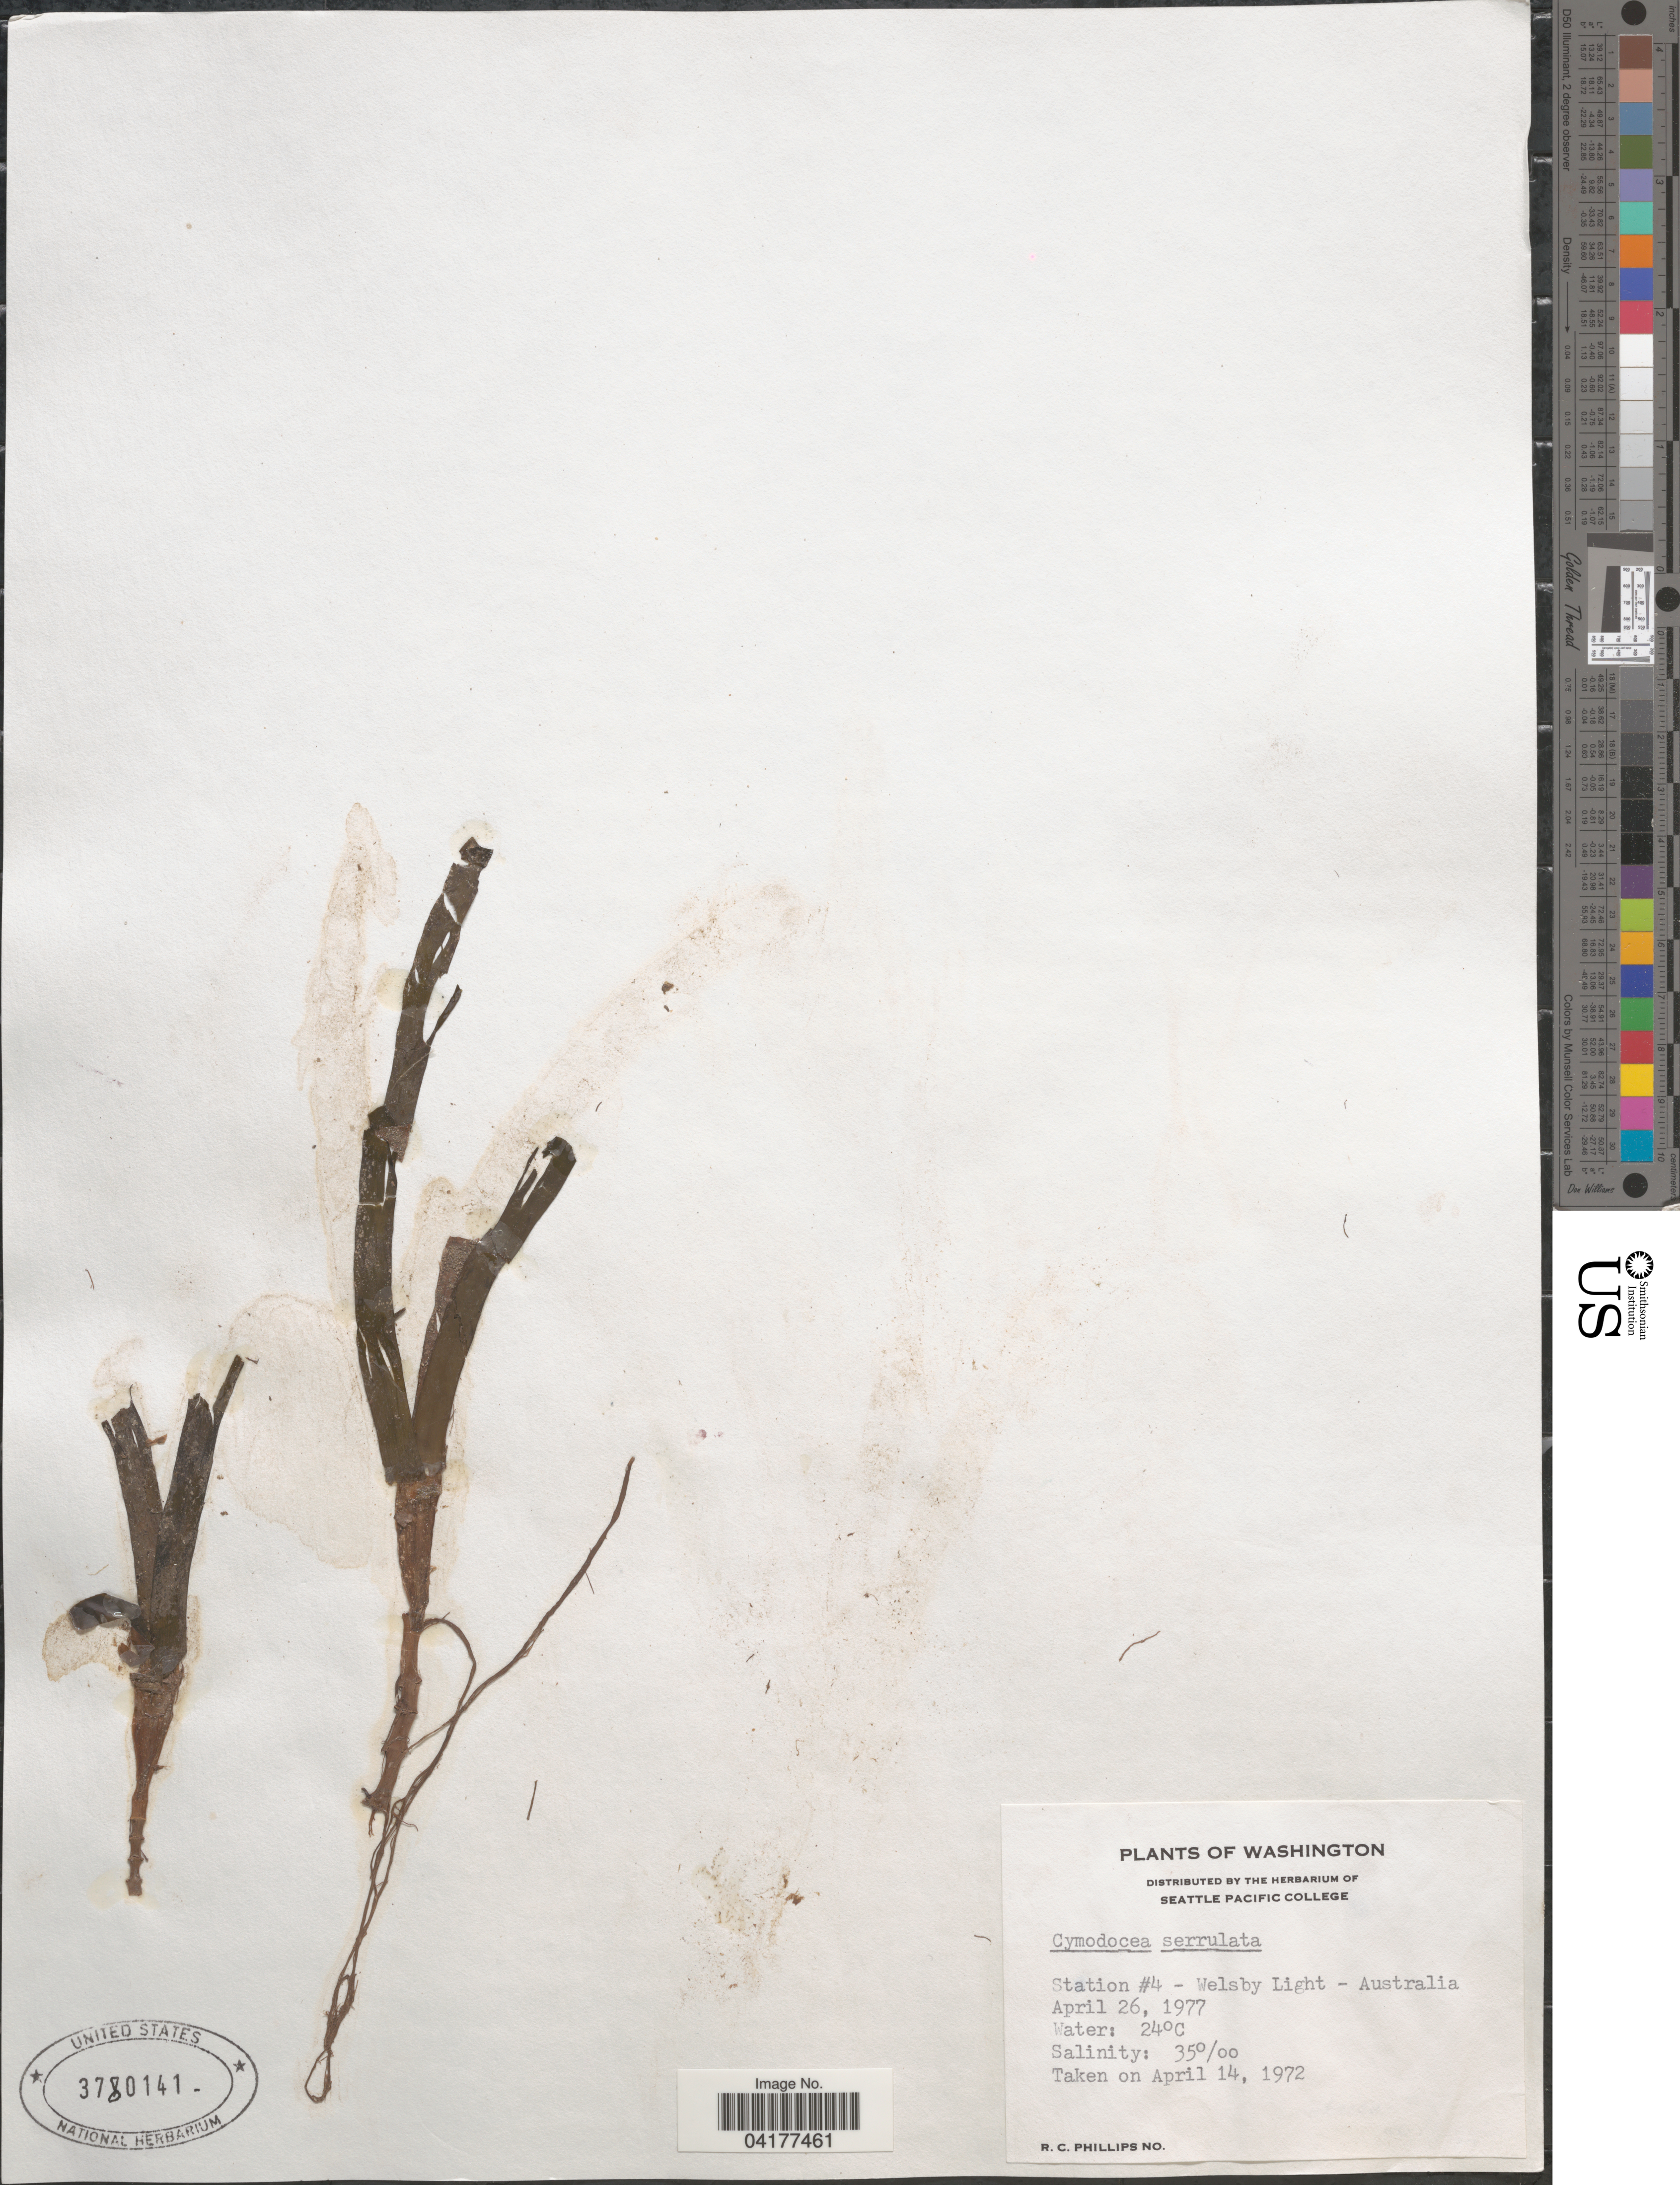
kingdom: Plantae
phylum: Tracheophyta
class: Liliopsida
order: Alismatales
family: Cymodoceaceae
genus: Cymodocea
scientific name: Cymodocea serrulata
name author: (R. Br.) Magnus & Ashers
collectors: R. C. Phillips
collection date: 1977-04-26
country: Australia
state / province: Queensland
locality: Station #4 - Welsby Light.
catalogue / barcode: US 3780141